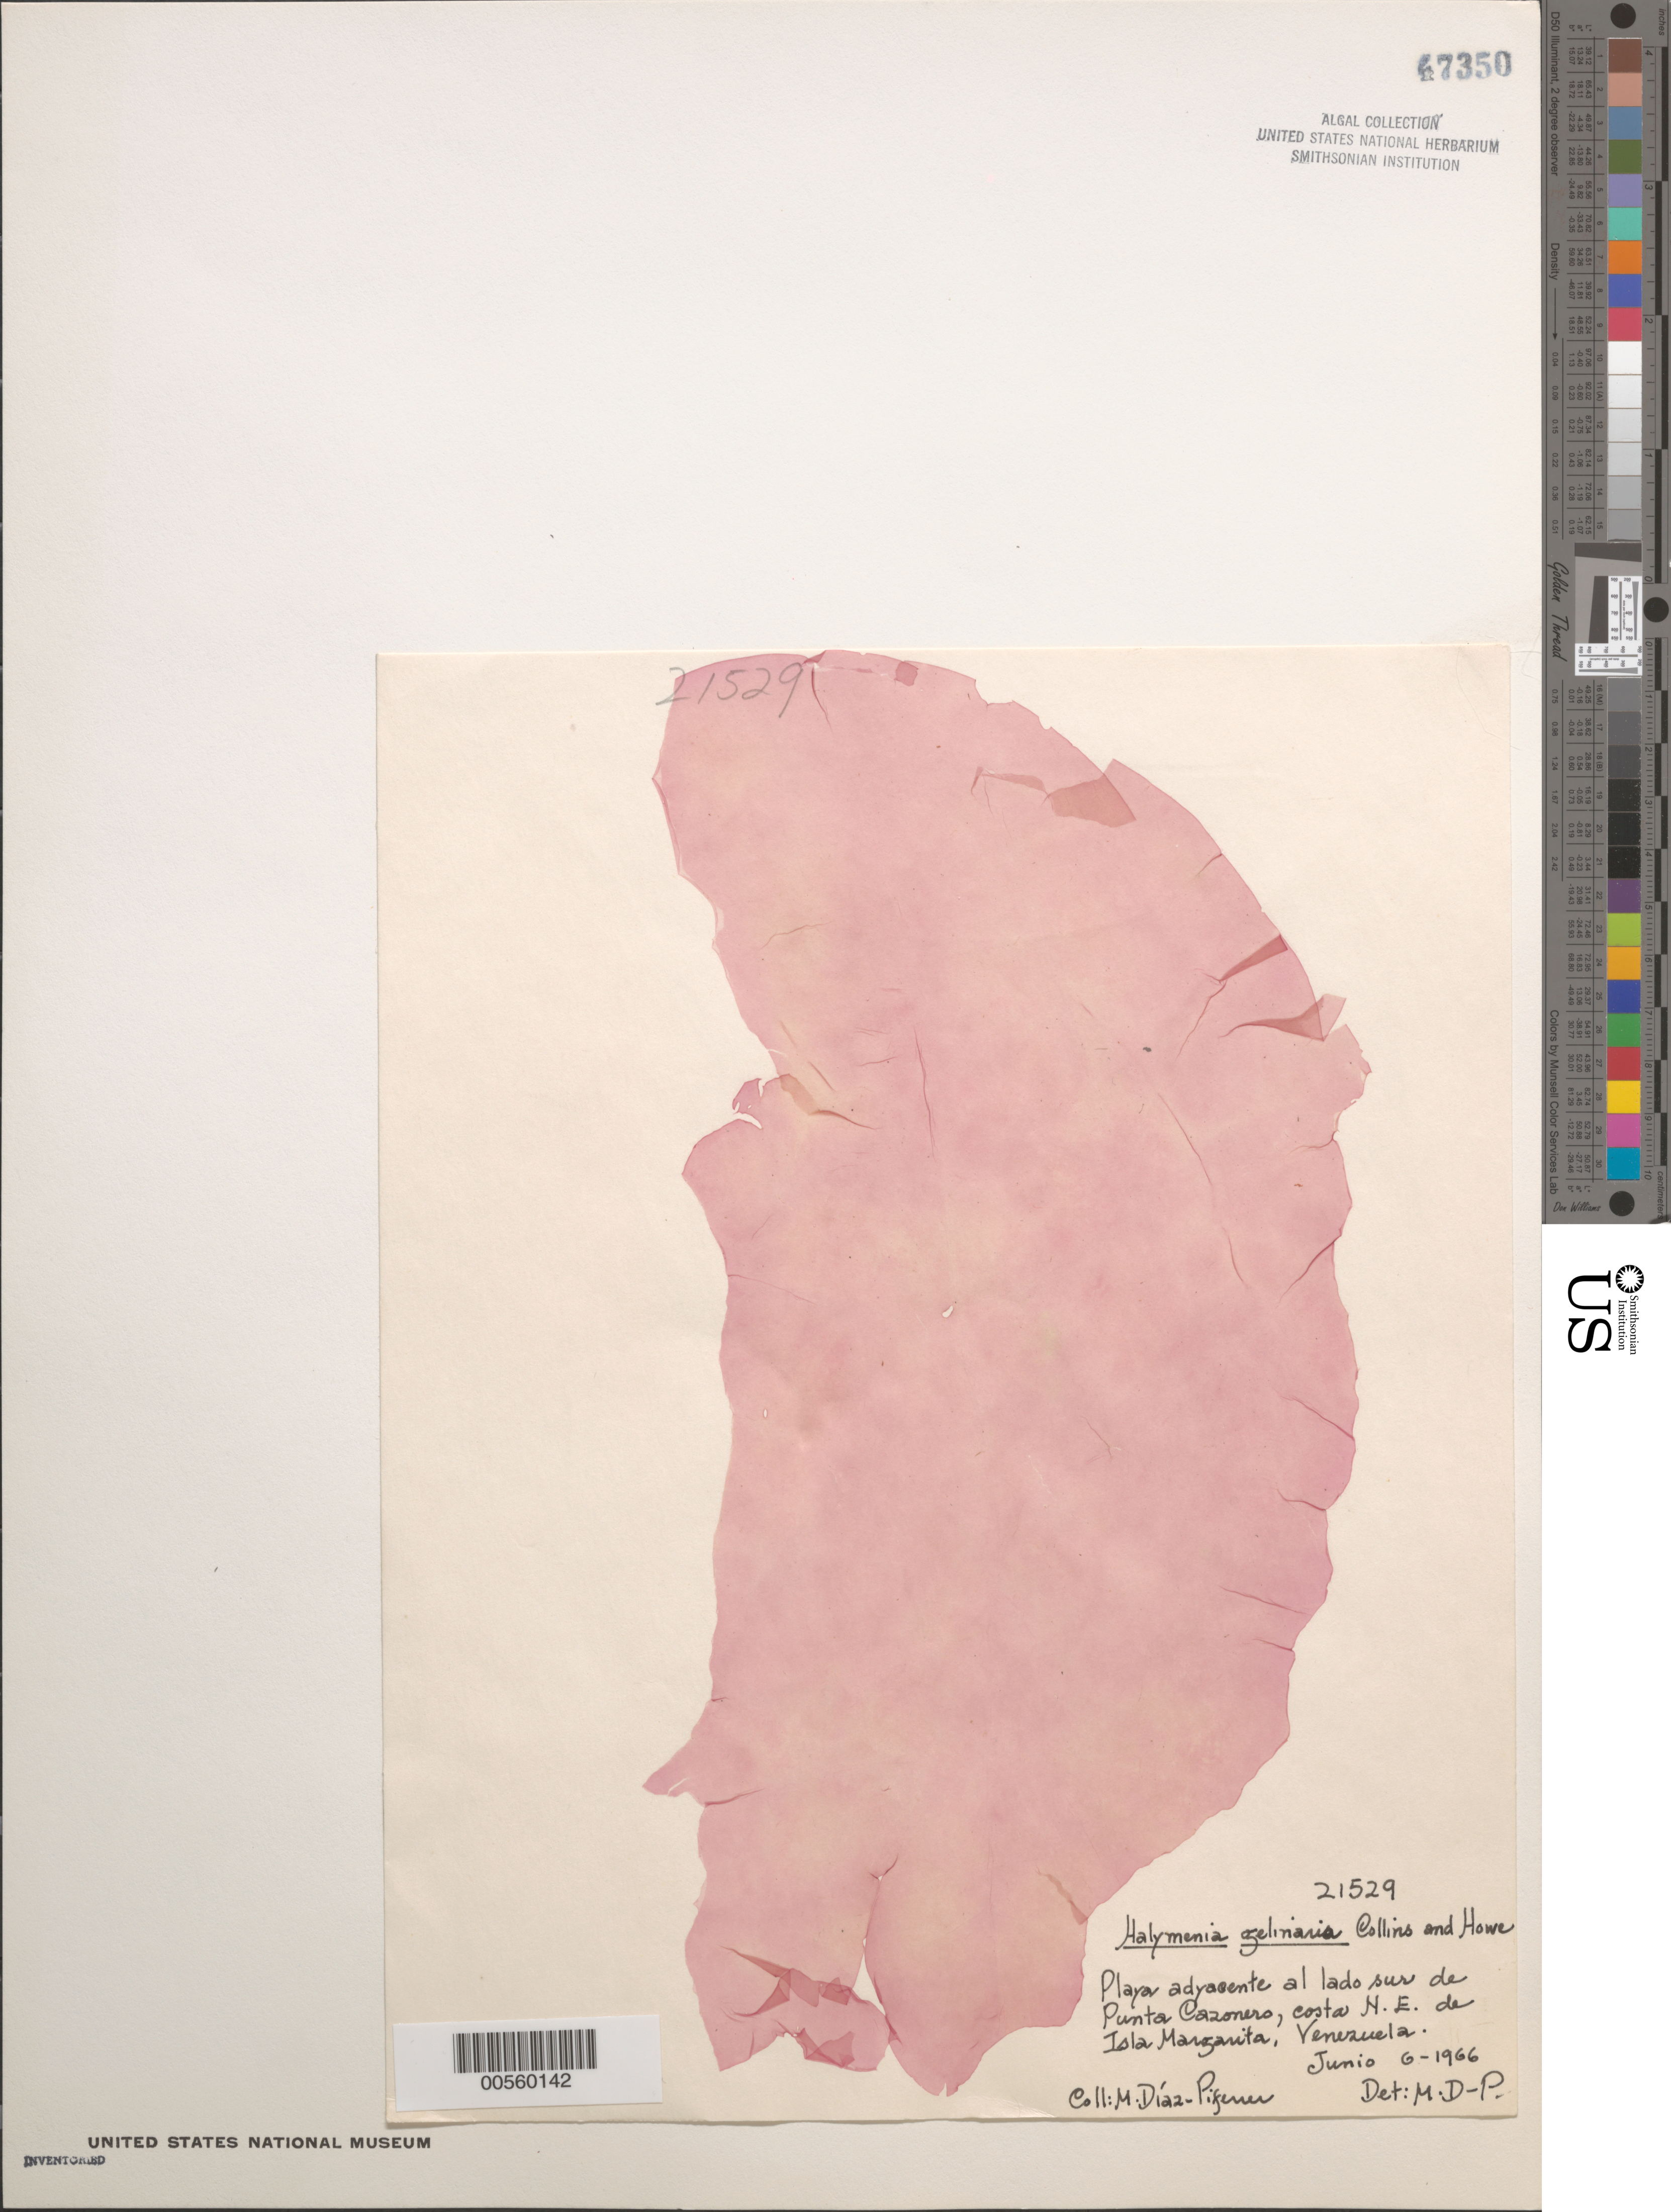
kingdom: Plantae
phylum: Rhodophyta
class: Florideophyceae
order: Halymeniales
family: Halymeniaceae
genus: Halymenia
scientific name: Halymenia floridana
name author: J. Agardh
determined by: Algae name updating Project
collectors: M. Diaz-Piferrer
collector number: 21529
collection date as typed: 06 Jun 1966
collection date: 1966-06-06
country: Venezuela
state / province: Nueva Esparta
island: Margarita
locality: South of Punta Cazonero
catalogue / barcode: US 47350